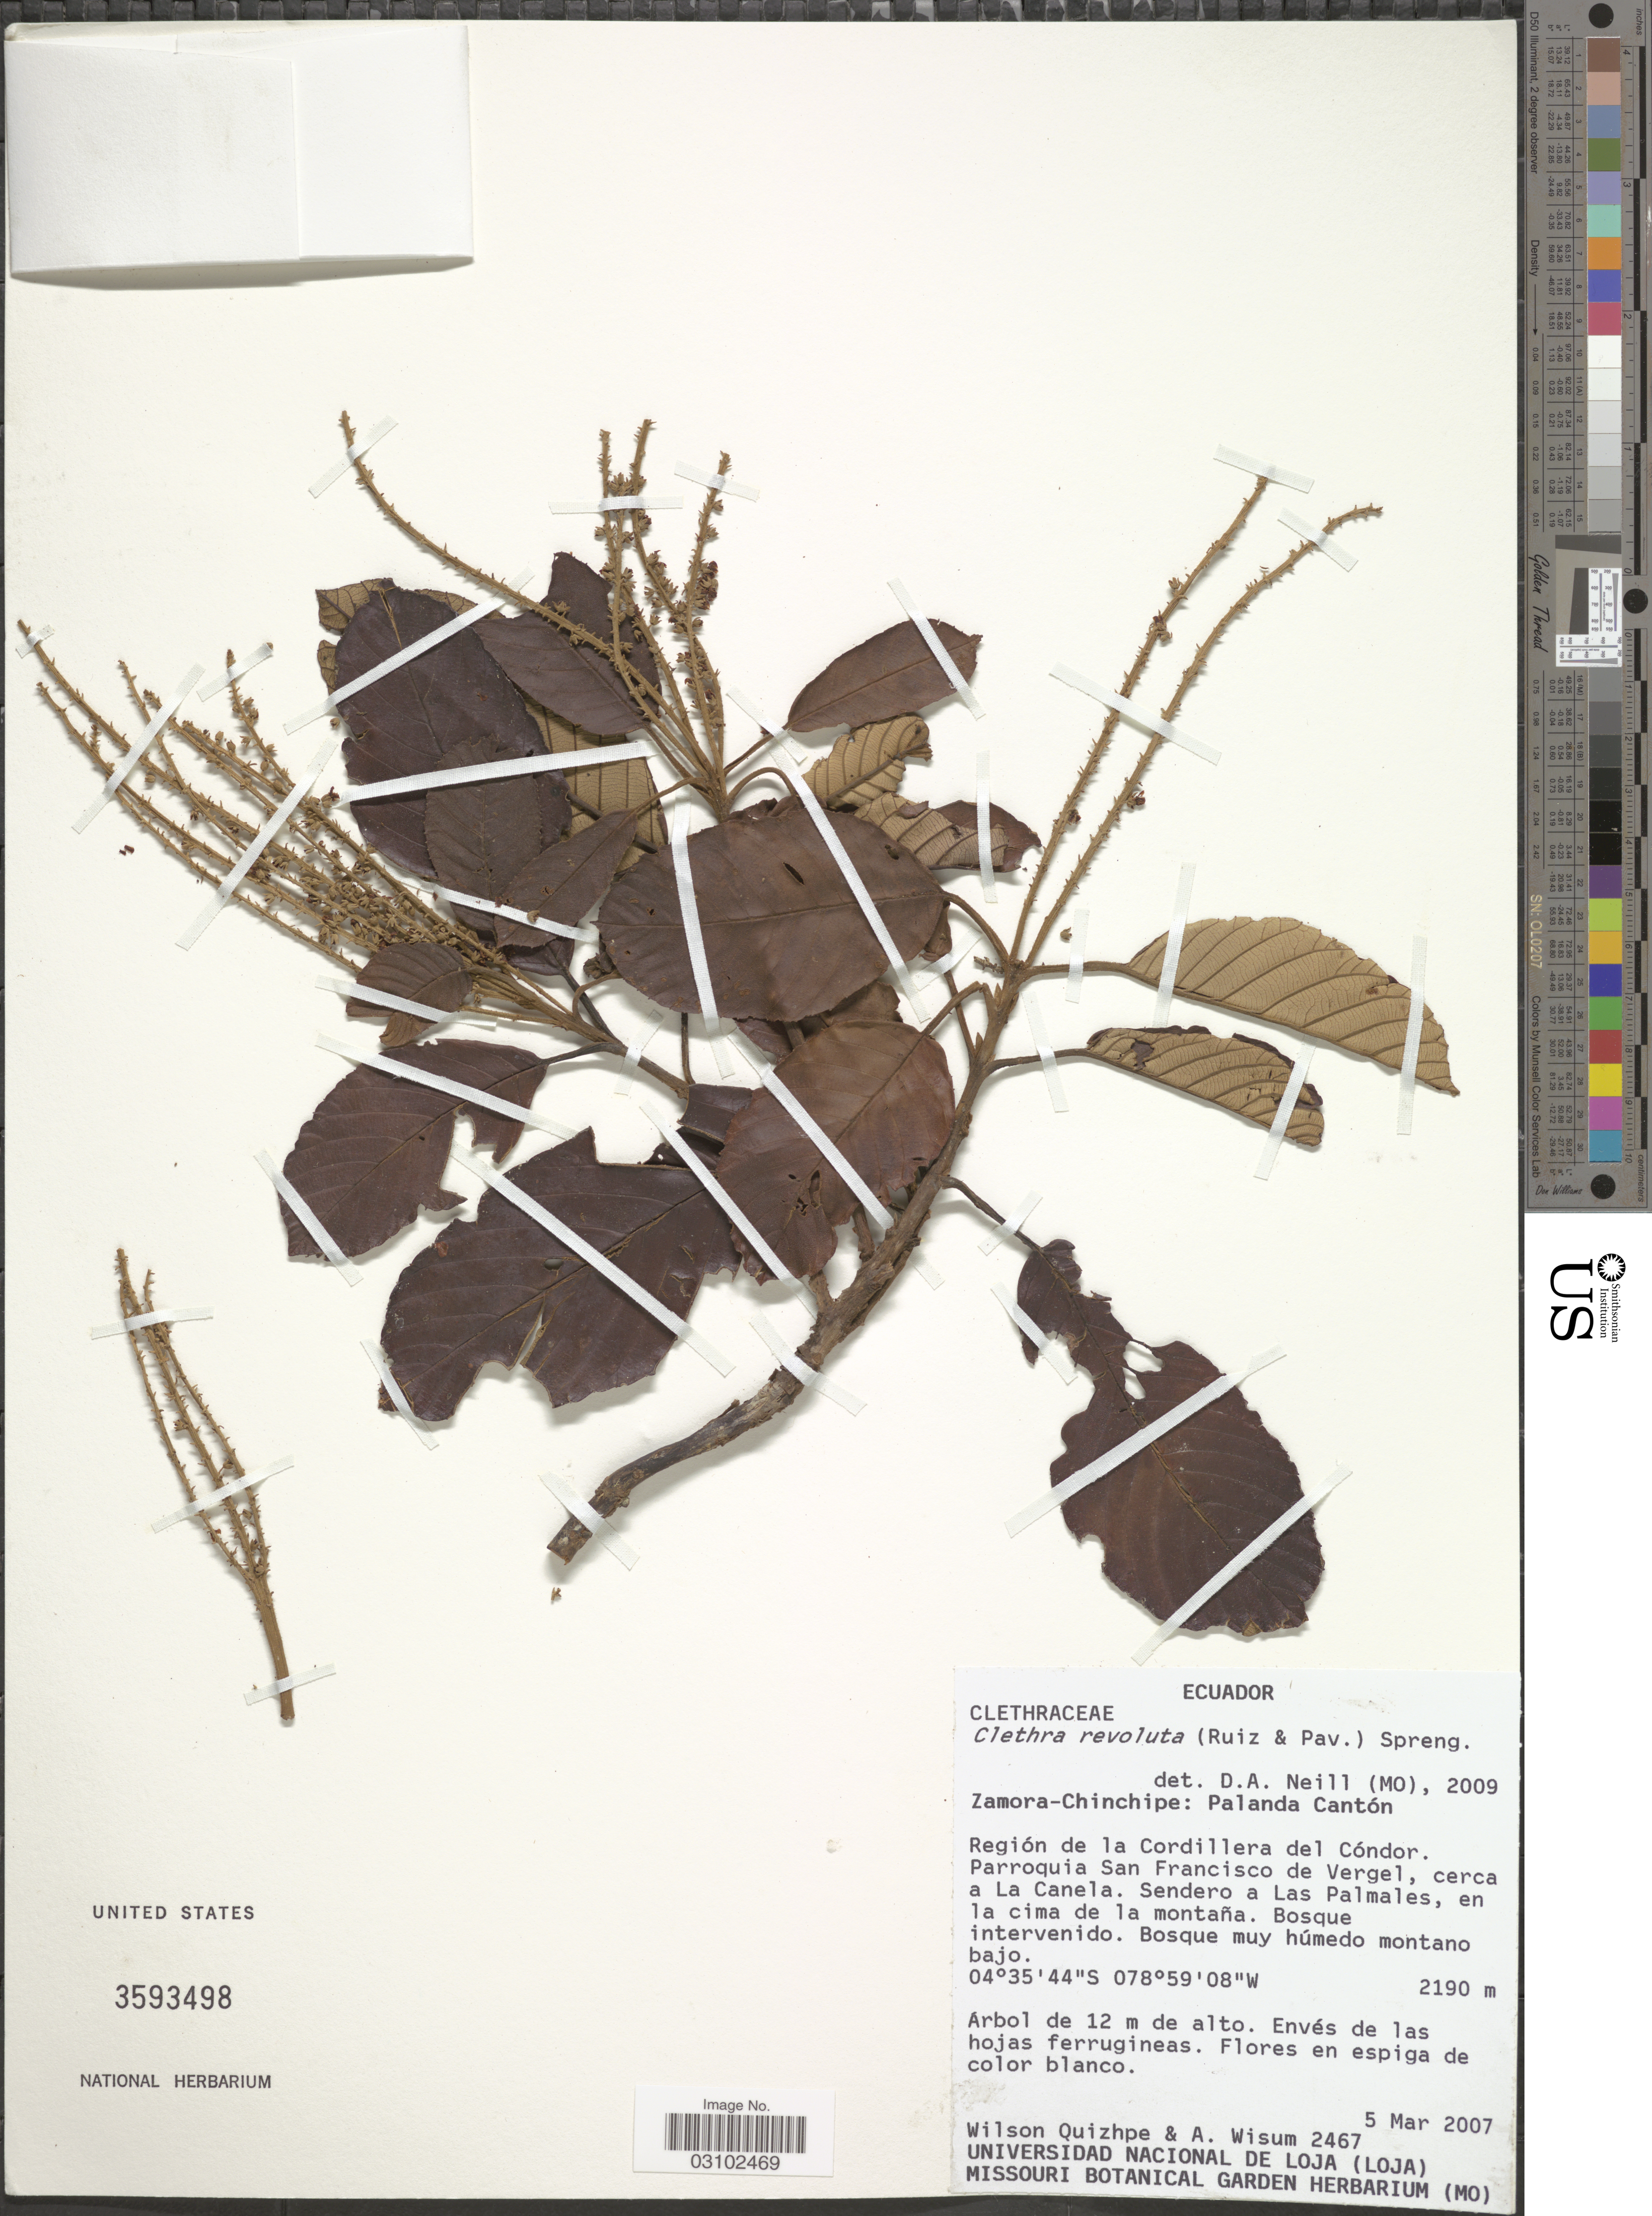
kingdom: Plantae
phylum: Tracheophyta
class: Magnoliopsida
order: Ericales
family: Clethraceae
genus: Clethra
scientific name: Clethra revoluta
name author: (Ruiz & Pav.) Spreng.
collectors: W. Quizhpe & A. Wisum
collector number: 2467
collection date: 2007-03-05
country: Ecuador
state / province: Zamora-Chinchipe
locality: Palanda-Cantón. Región de la Cordillera del Cóndor. Parroquia San Francisco de Vergel, cerca a La Canela. Sendero a Las Palmales, en la cima de la montaña.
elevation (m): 2190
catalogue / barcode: US 3593498